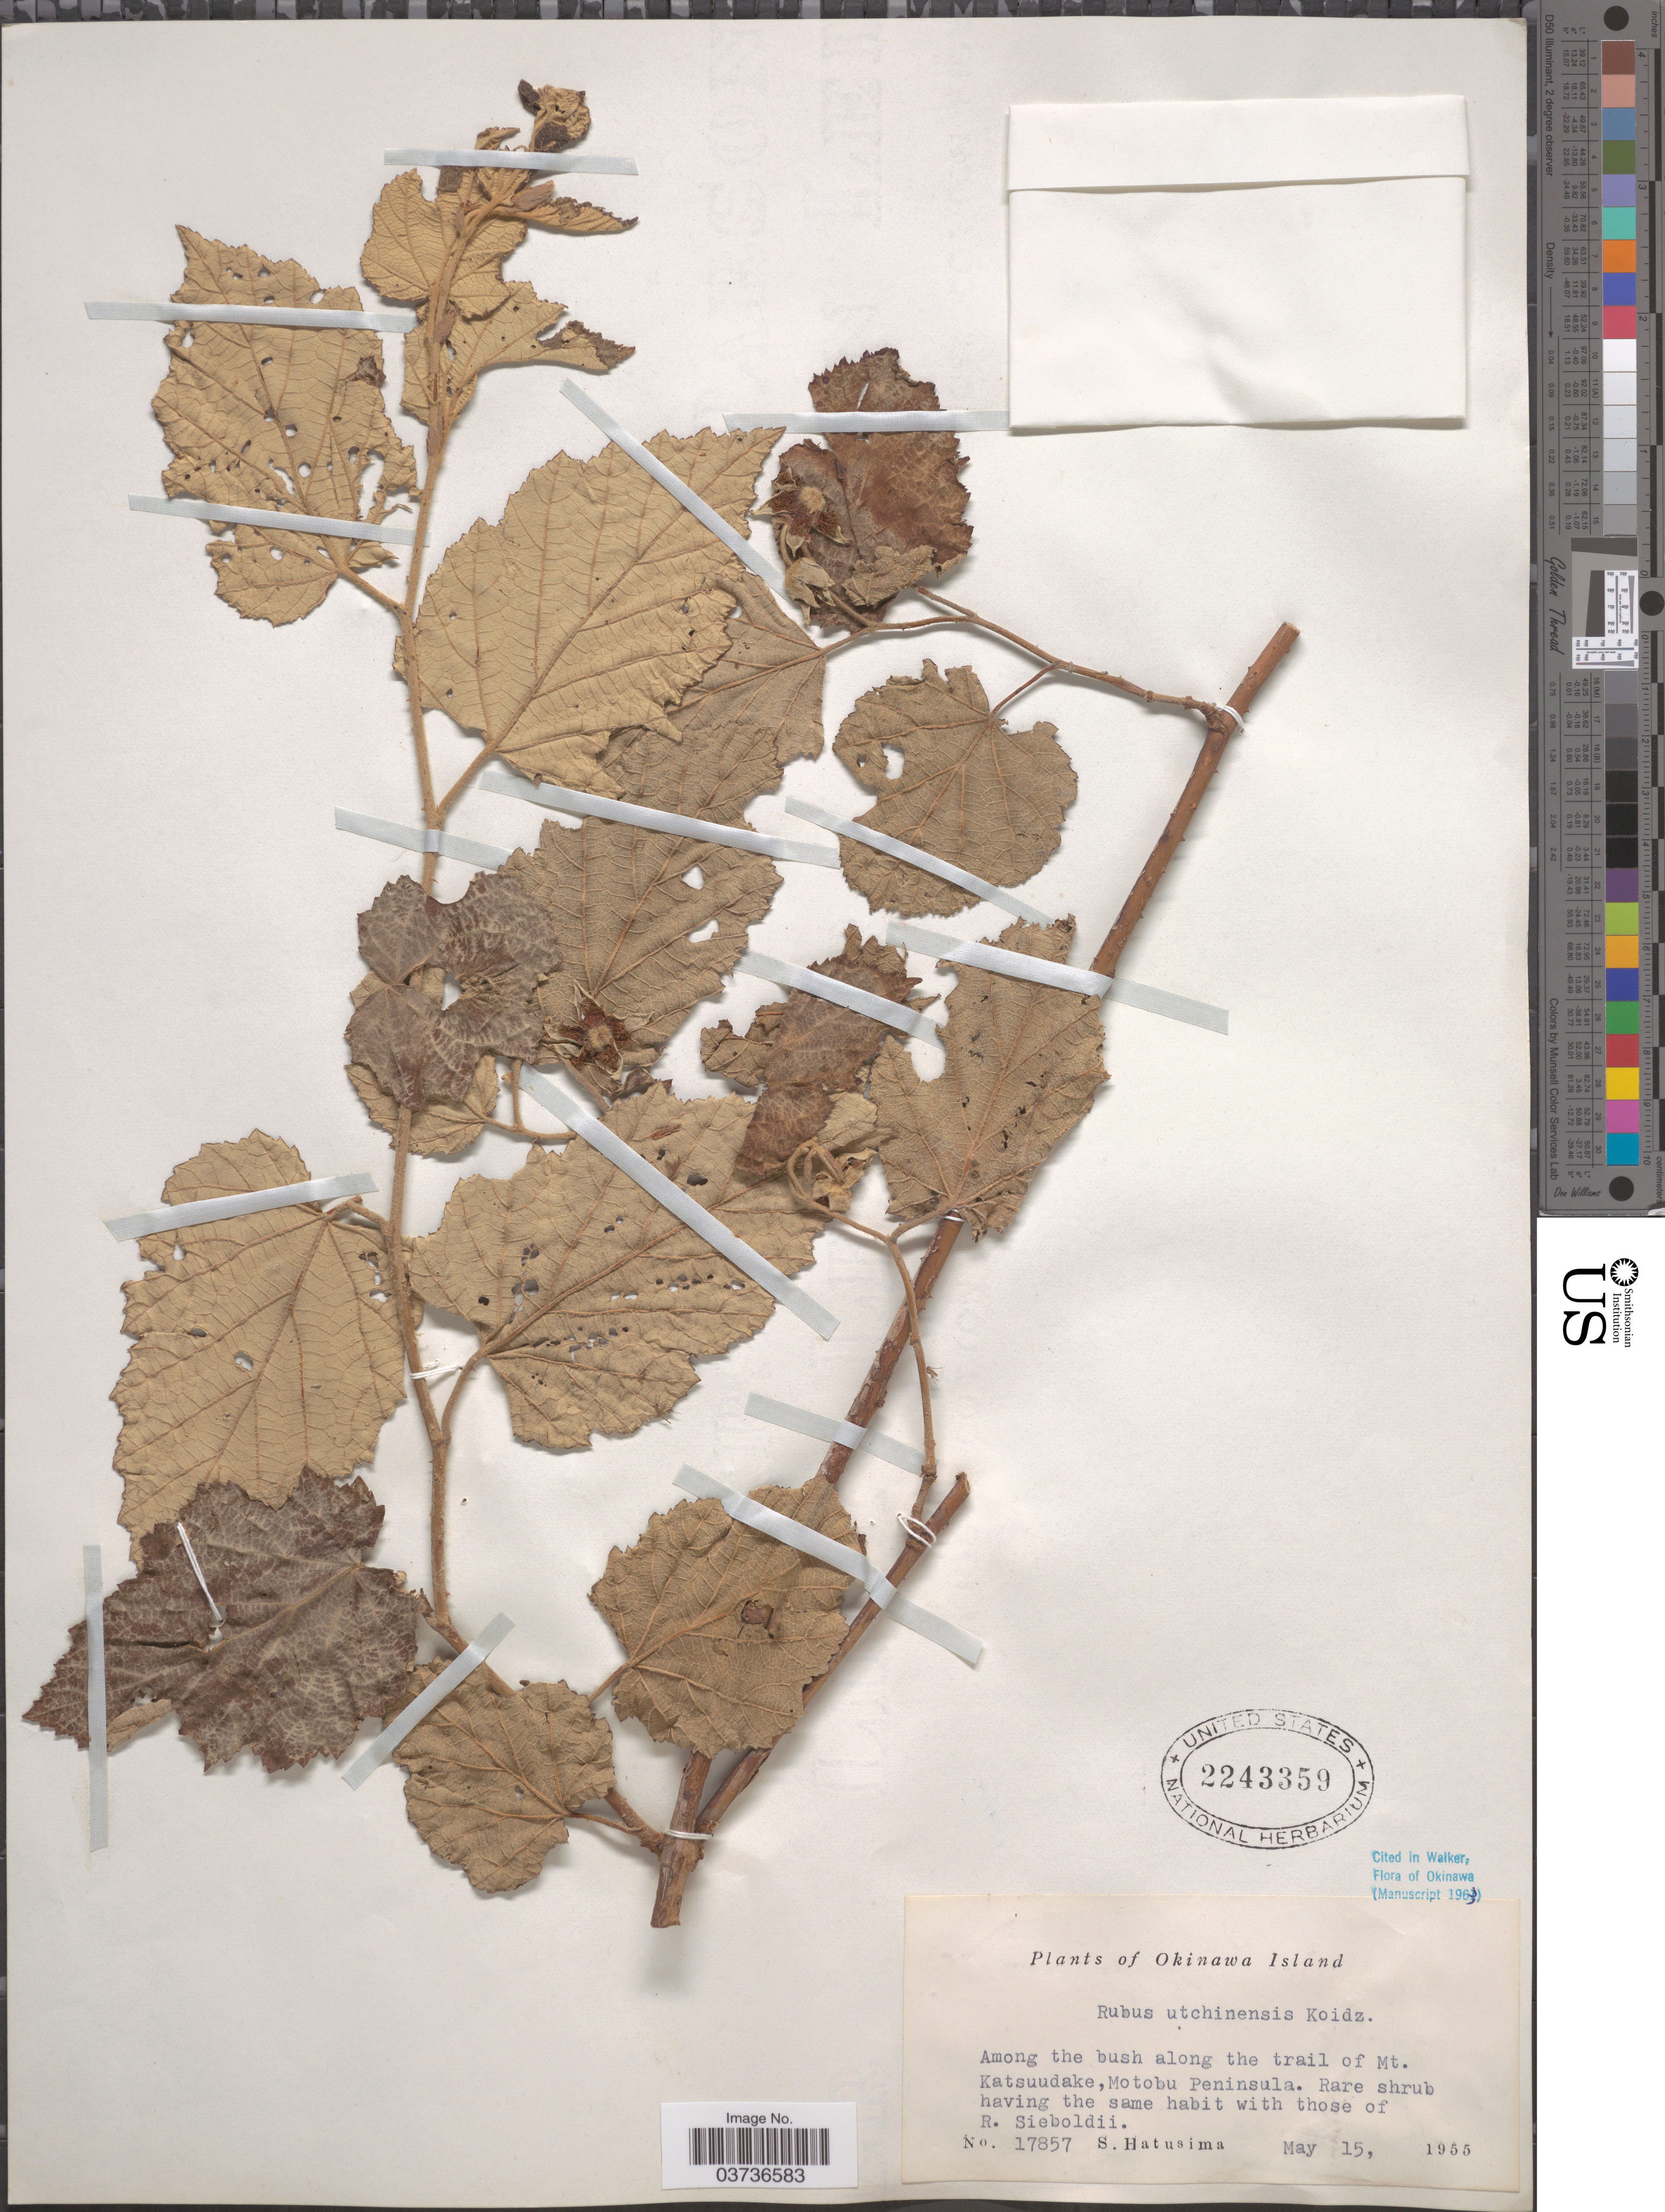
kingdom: Plantae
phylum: Tracheophyta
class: Magnoliopsida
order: Rosales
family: Rosaceae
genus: Rubus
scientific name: Rubus utchinensis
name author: Koidz.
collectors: S. Hatusima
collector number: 17857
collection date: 1955-05-15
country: Japan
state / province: Okinawa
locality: Okinawa Island. Among the bush along the trail of Mt. Katsuudake, Motobu Peninsula.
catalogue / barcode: US 2243359